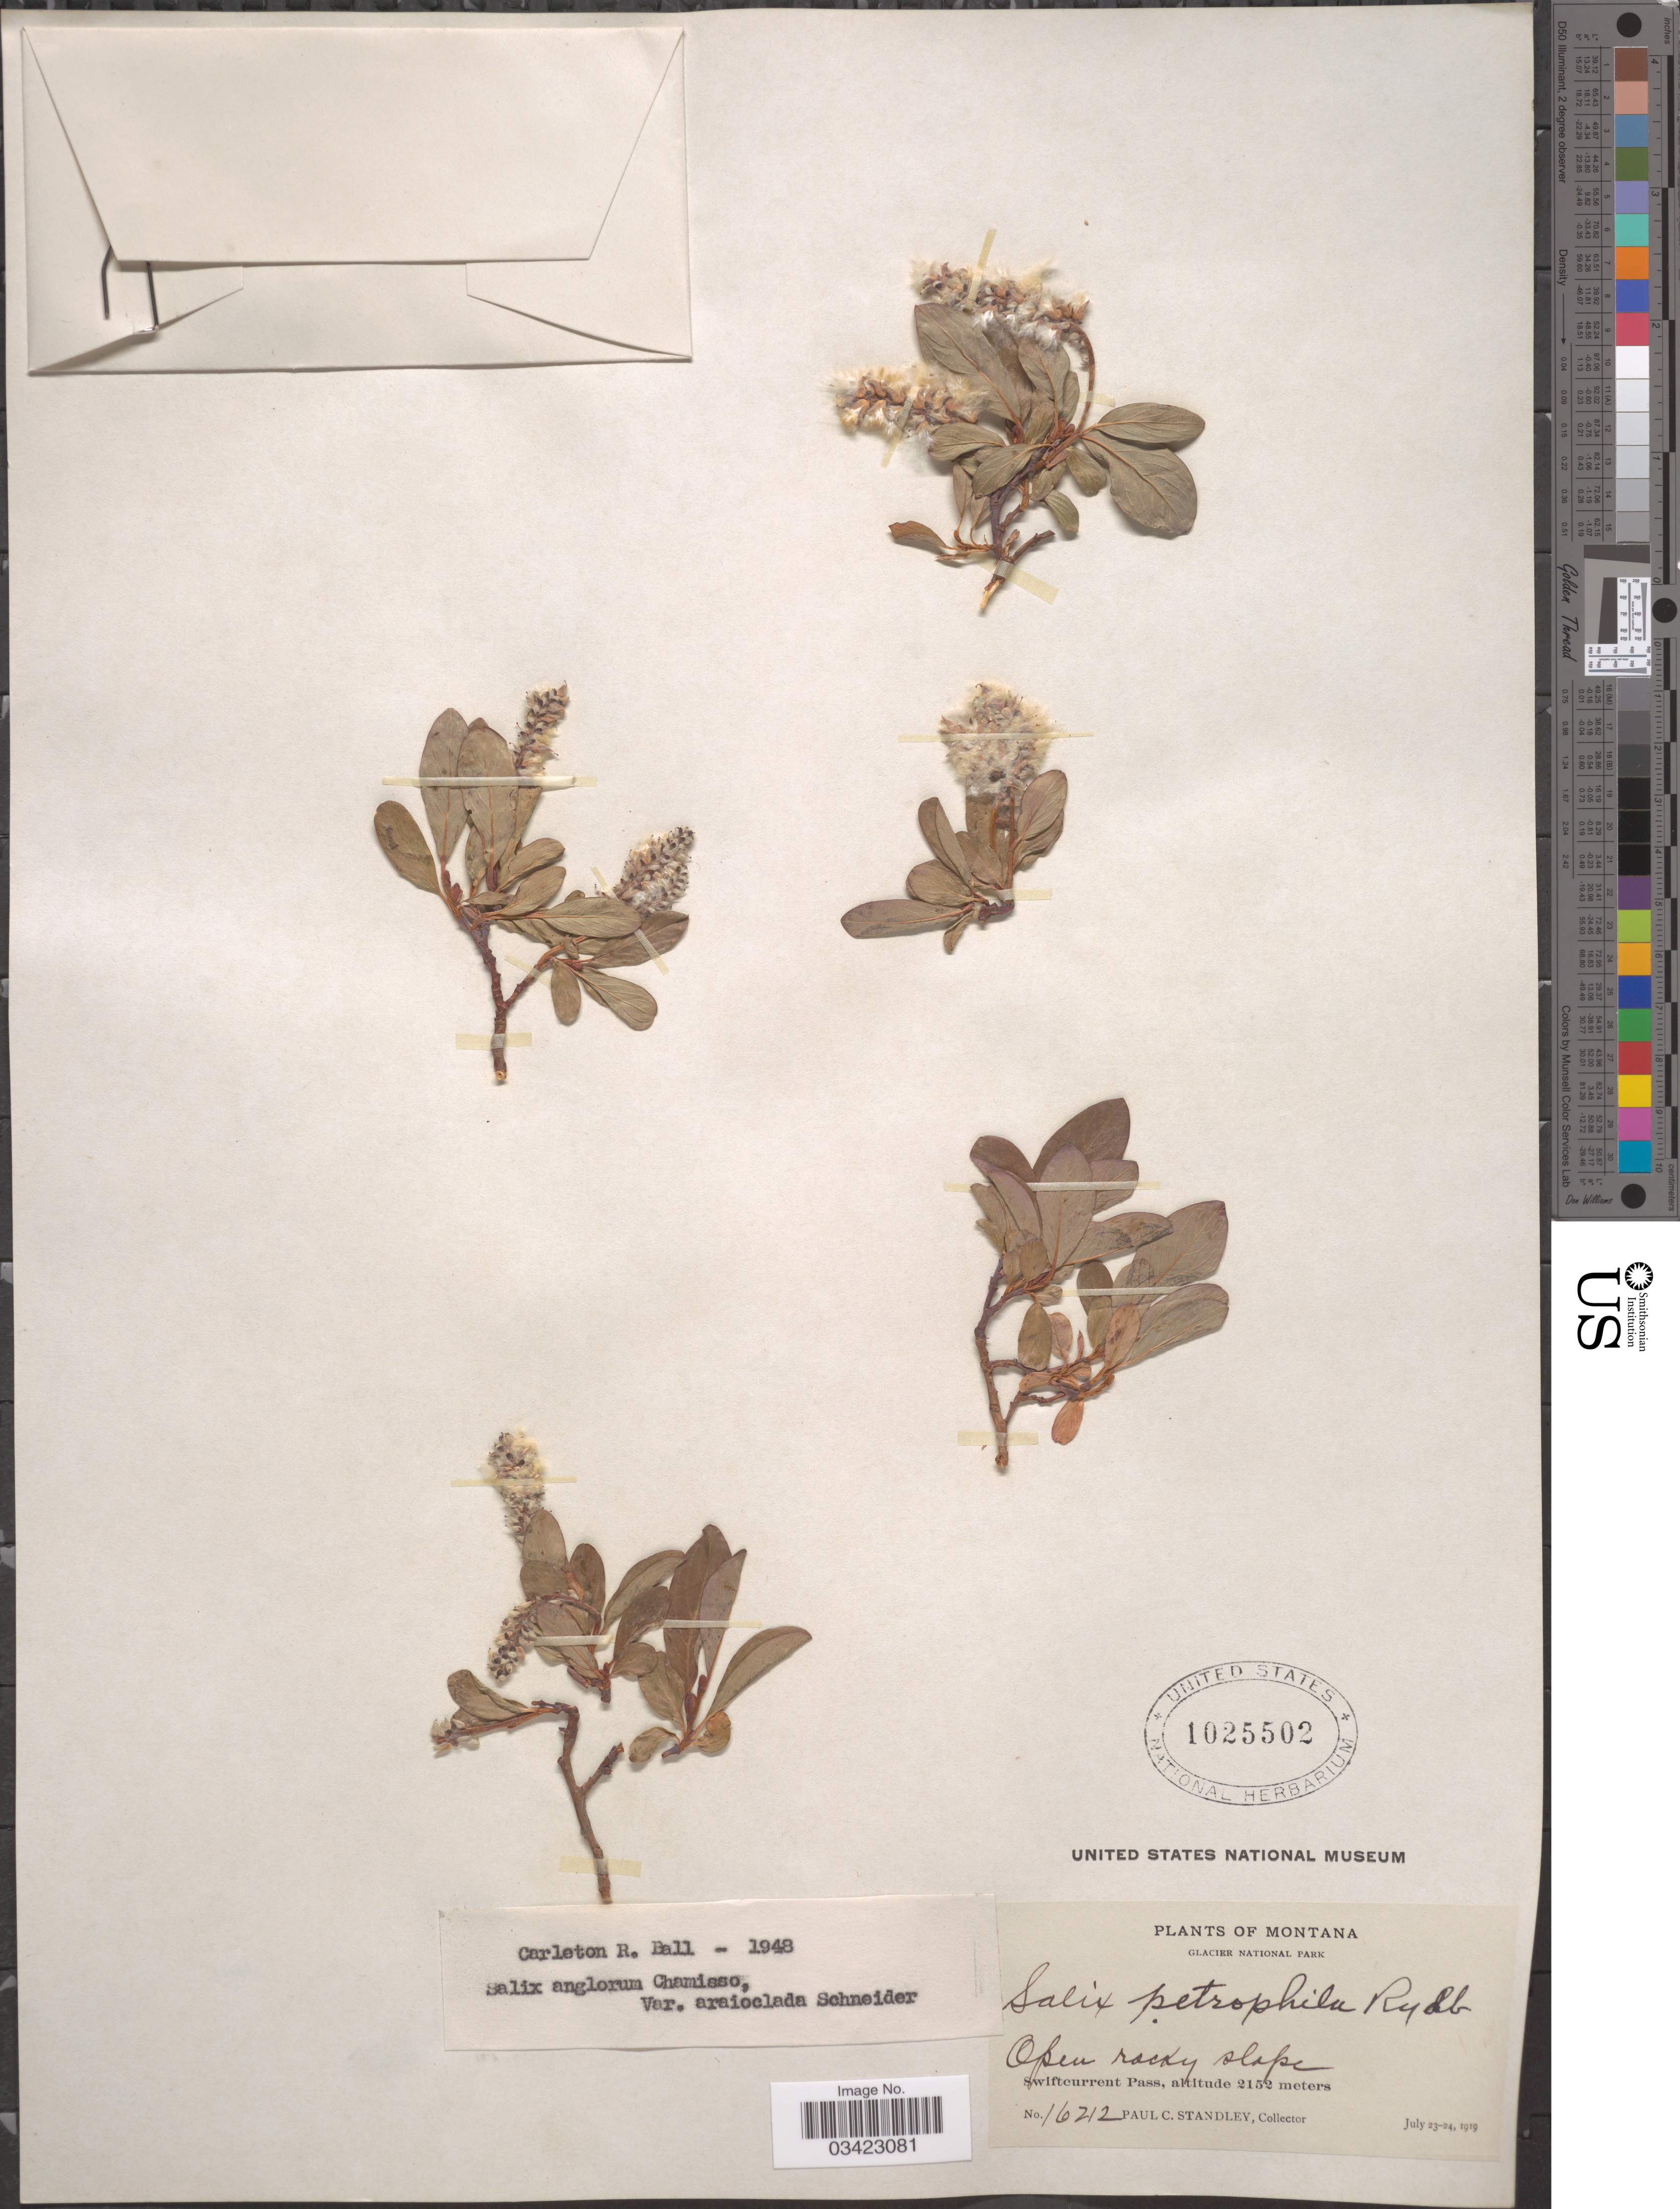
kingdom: Plantae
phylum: Tracheophyta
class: Magnoliopsida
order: Malpighiales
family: Salicaceae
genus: Salix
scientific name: Salix anglorum var. araioclada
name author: C.K. Schneid.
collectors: P. C. Standley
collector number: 16212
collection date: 1919-07-23/1919-07-24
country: United States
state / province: Montana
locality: Glacier National Park. Swiftcurrent Pass.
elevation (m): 2152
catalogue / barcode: US 1025502